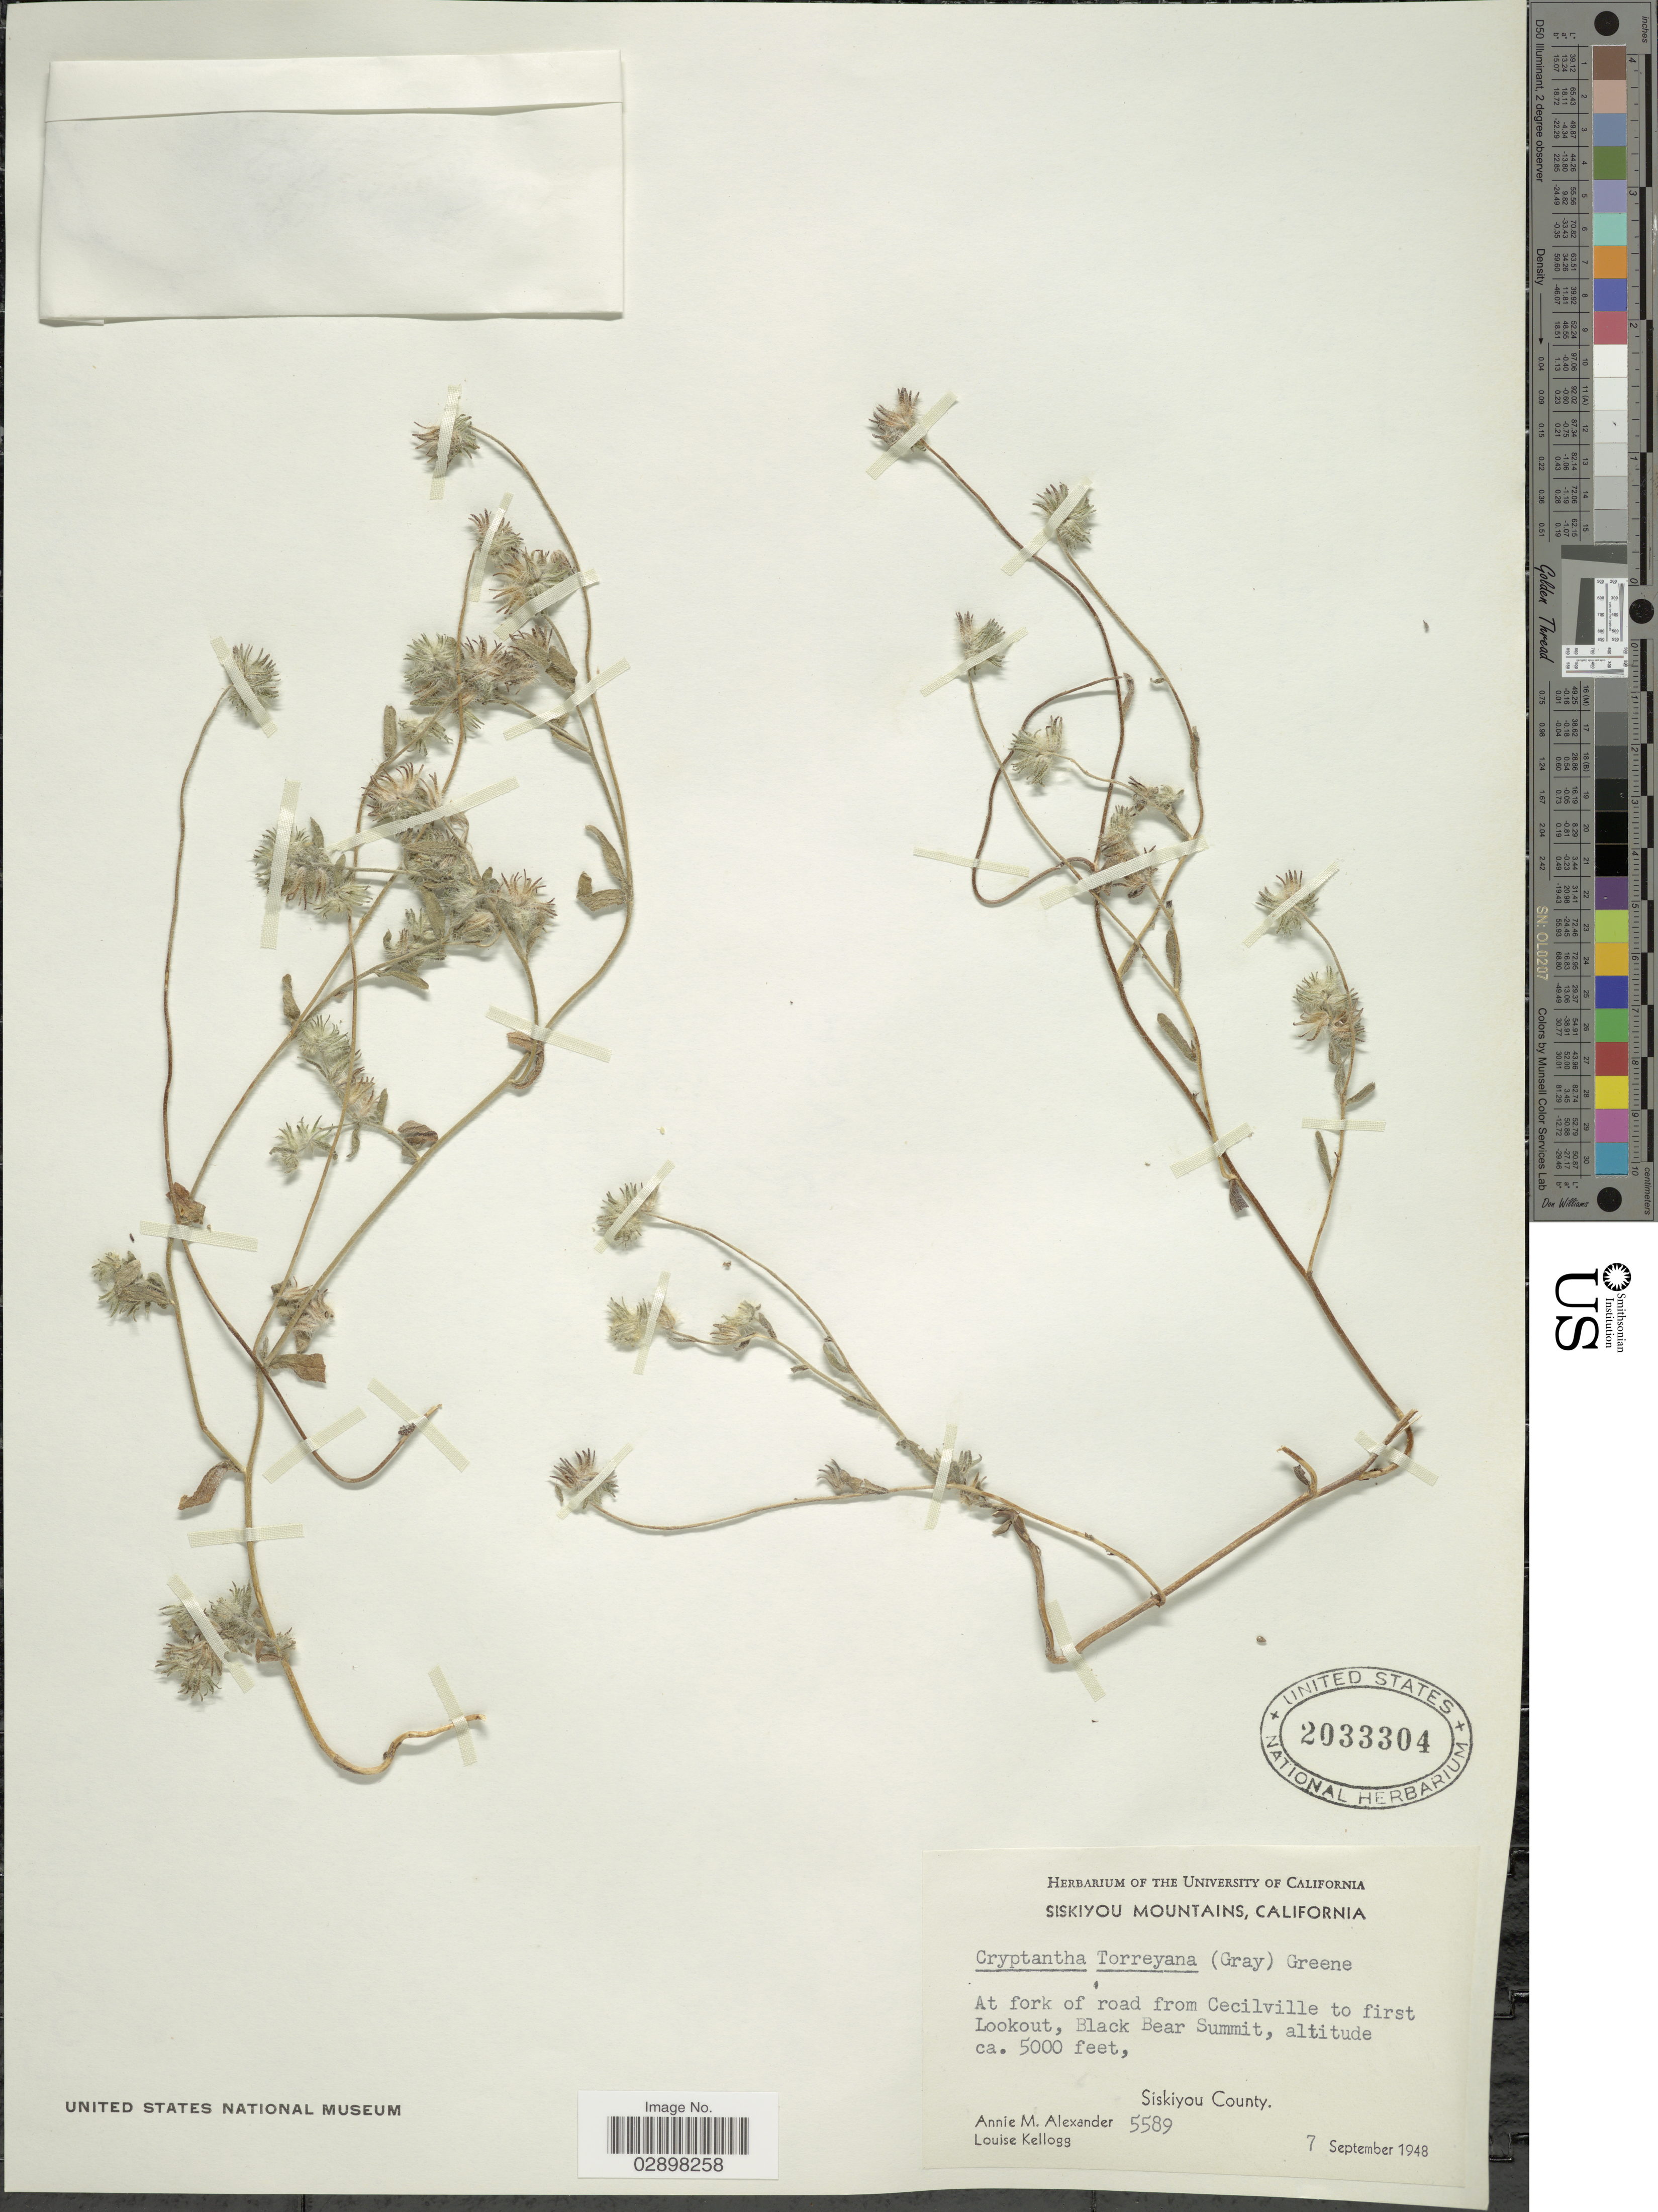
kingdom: Plantae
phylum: Tracheophyta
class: Magnoliopsida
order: Boraginales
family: Boraginaceae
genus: Cryptantha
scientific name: Cryptantha torreyana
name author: (A. Gray) S.W. Greene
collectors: A. M. Alexander & L. Kellogg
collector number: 5589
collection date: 1948-09-07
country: United States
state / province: California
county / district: Siskiyou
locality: Siskiyou Mountains, At fork of road from Cecilville to first Lookout, Black Bear Summit, Siskiyou County.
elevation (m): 1524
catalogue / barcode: US 2033304